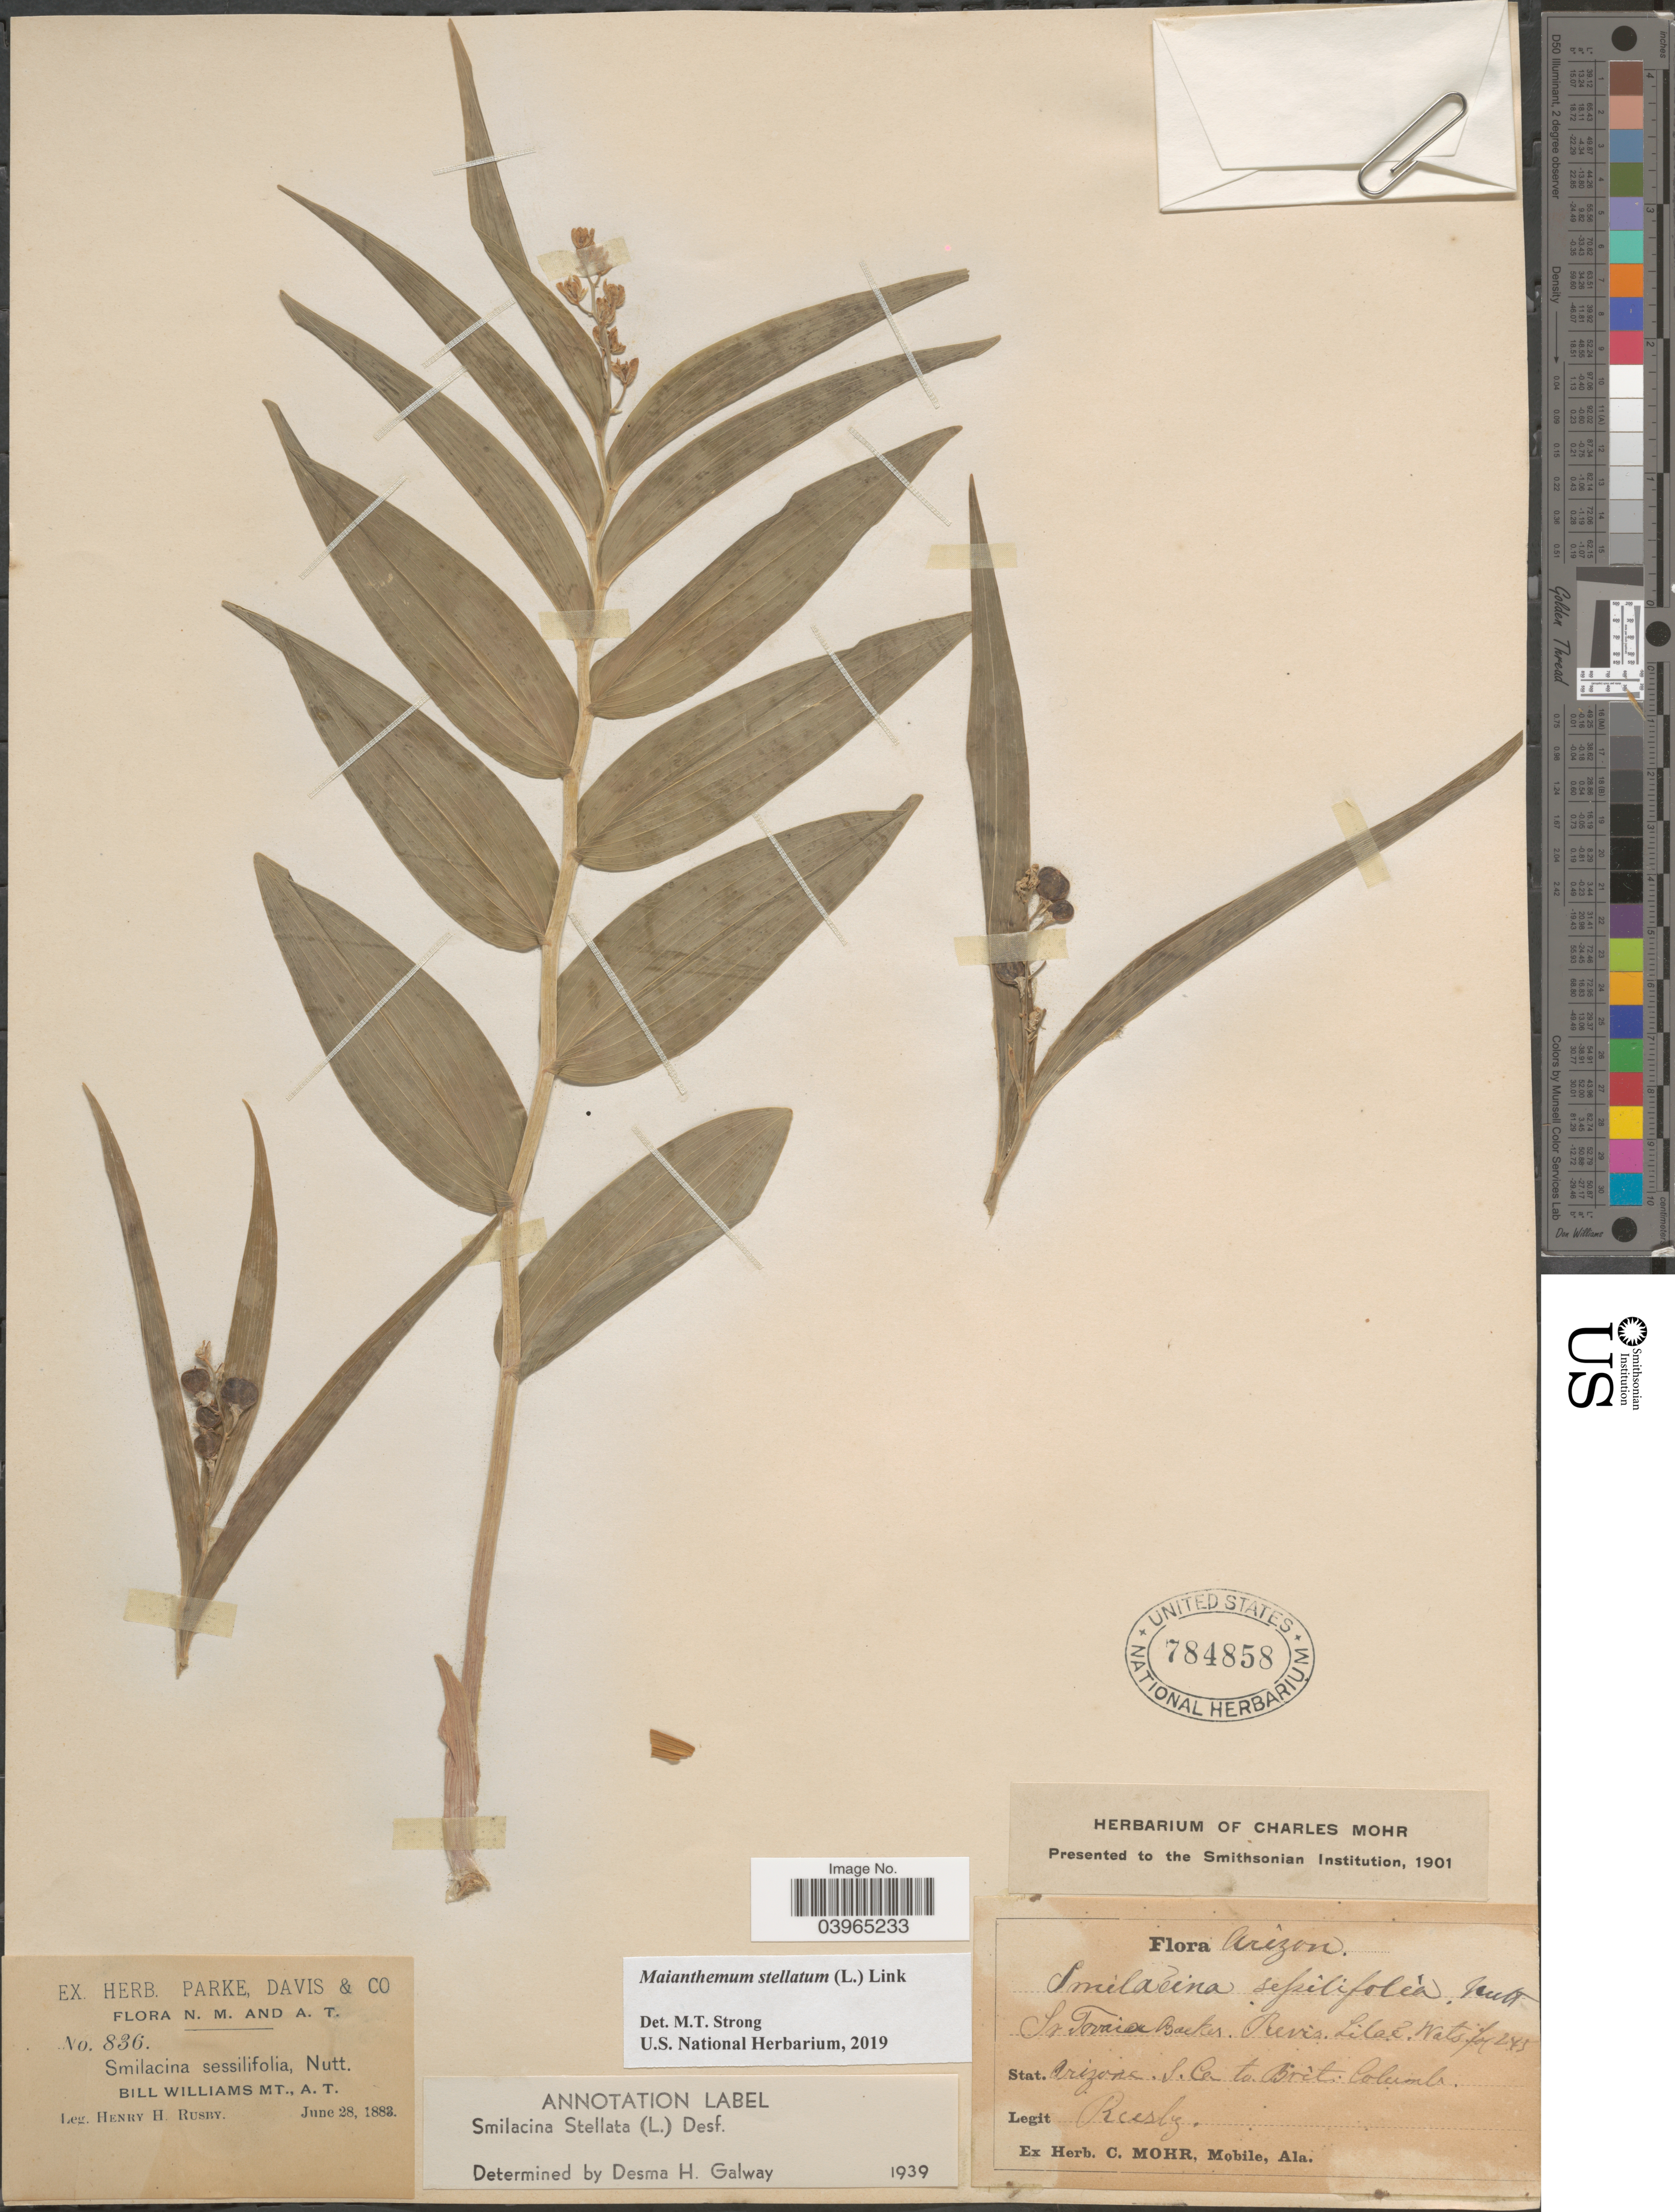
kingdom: Plantae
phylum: Tracheophyta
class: Liliopsida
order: Asparagales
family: Asparagaceae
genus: Maianthemum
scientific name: Maianthemum stellatum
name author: (L.) Link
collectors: H. H. Rusby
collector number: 836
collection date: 1883-06-28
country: United States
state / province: Arizona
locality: Bill Williams Mt., A. T. S. Stat. Ca to Brit. Columbia.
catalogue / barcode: US 784858